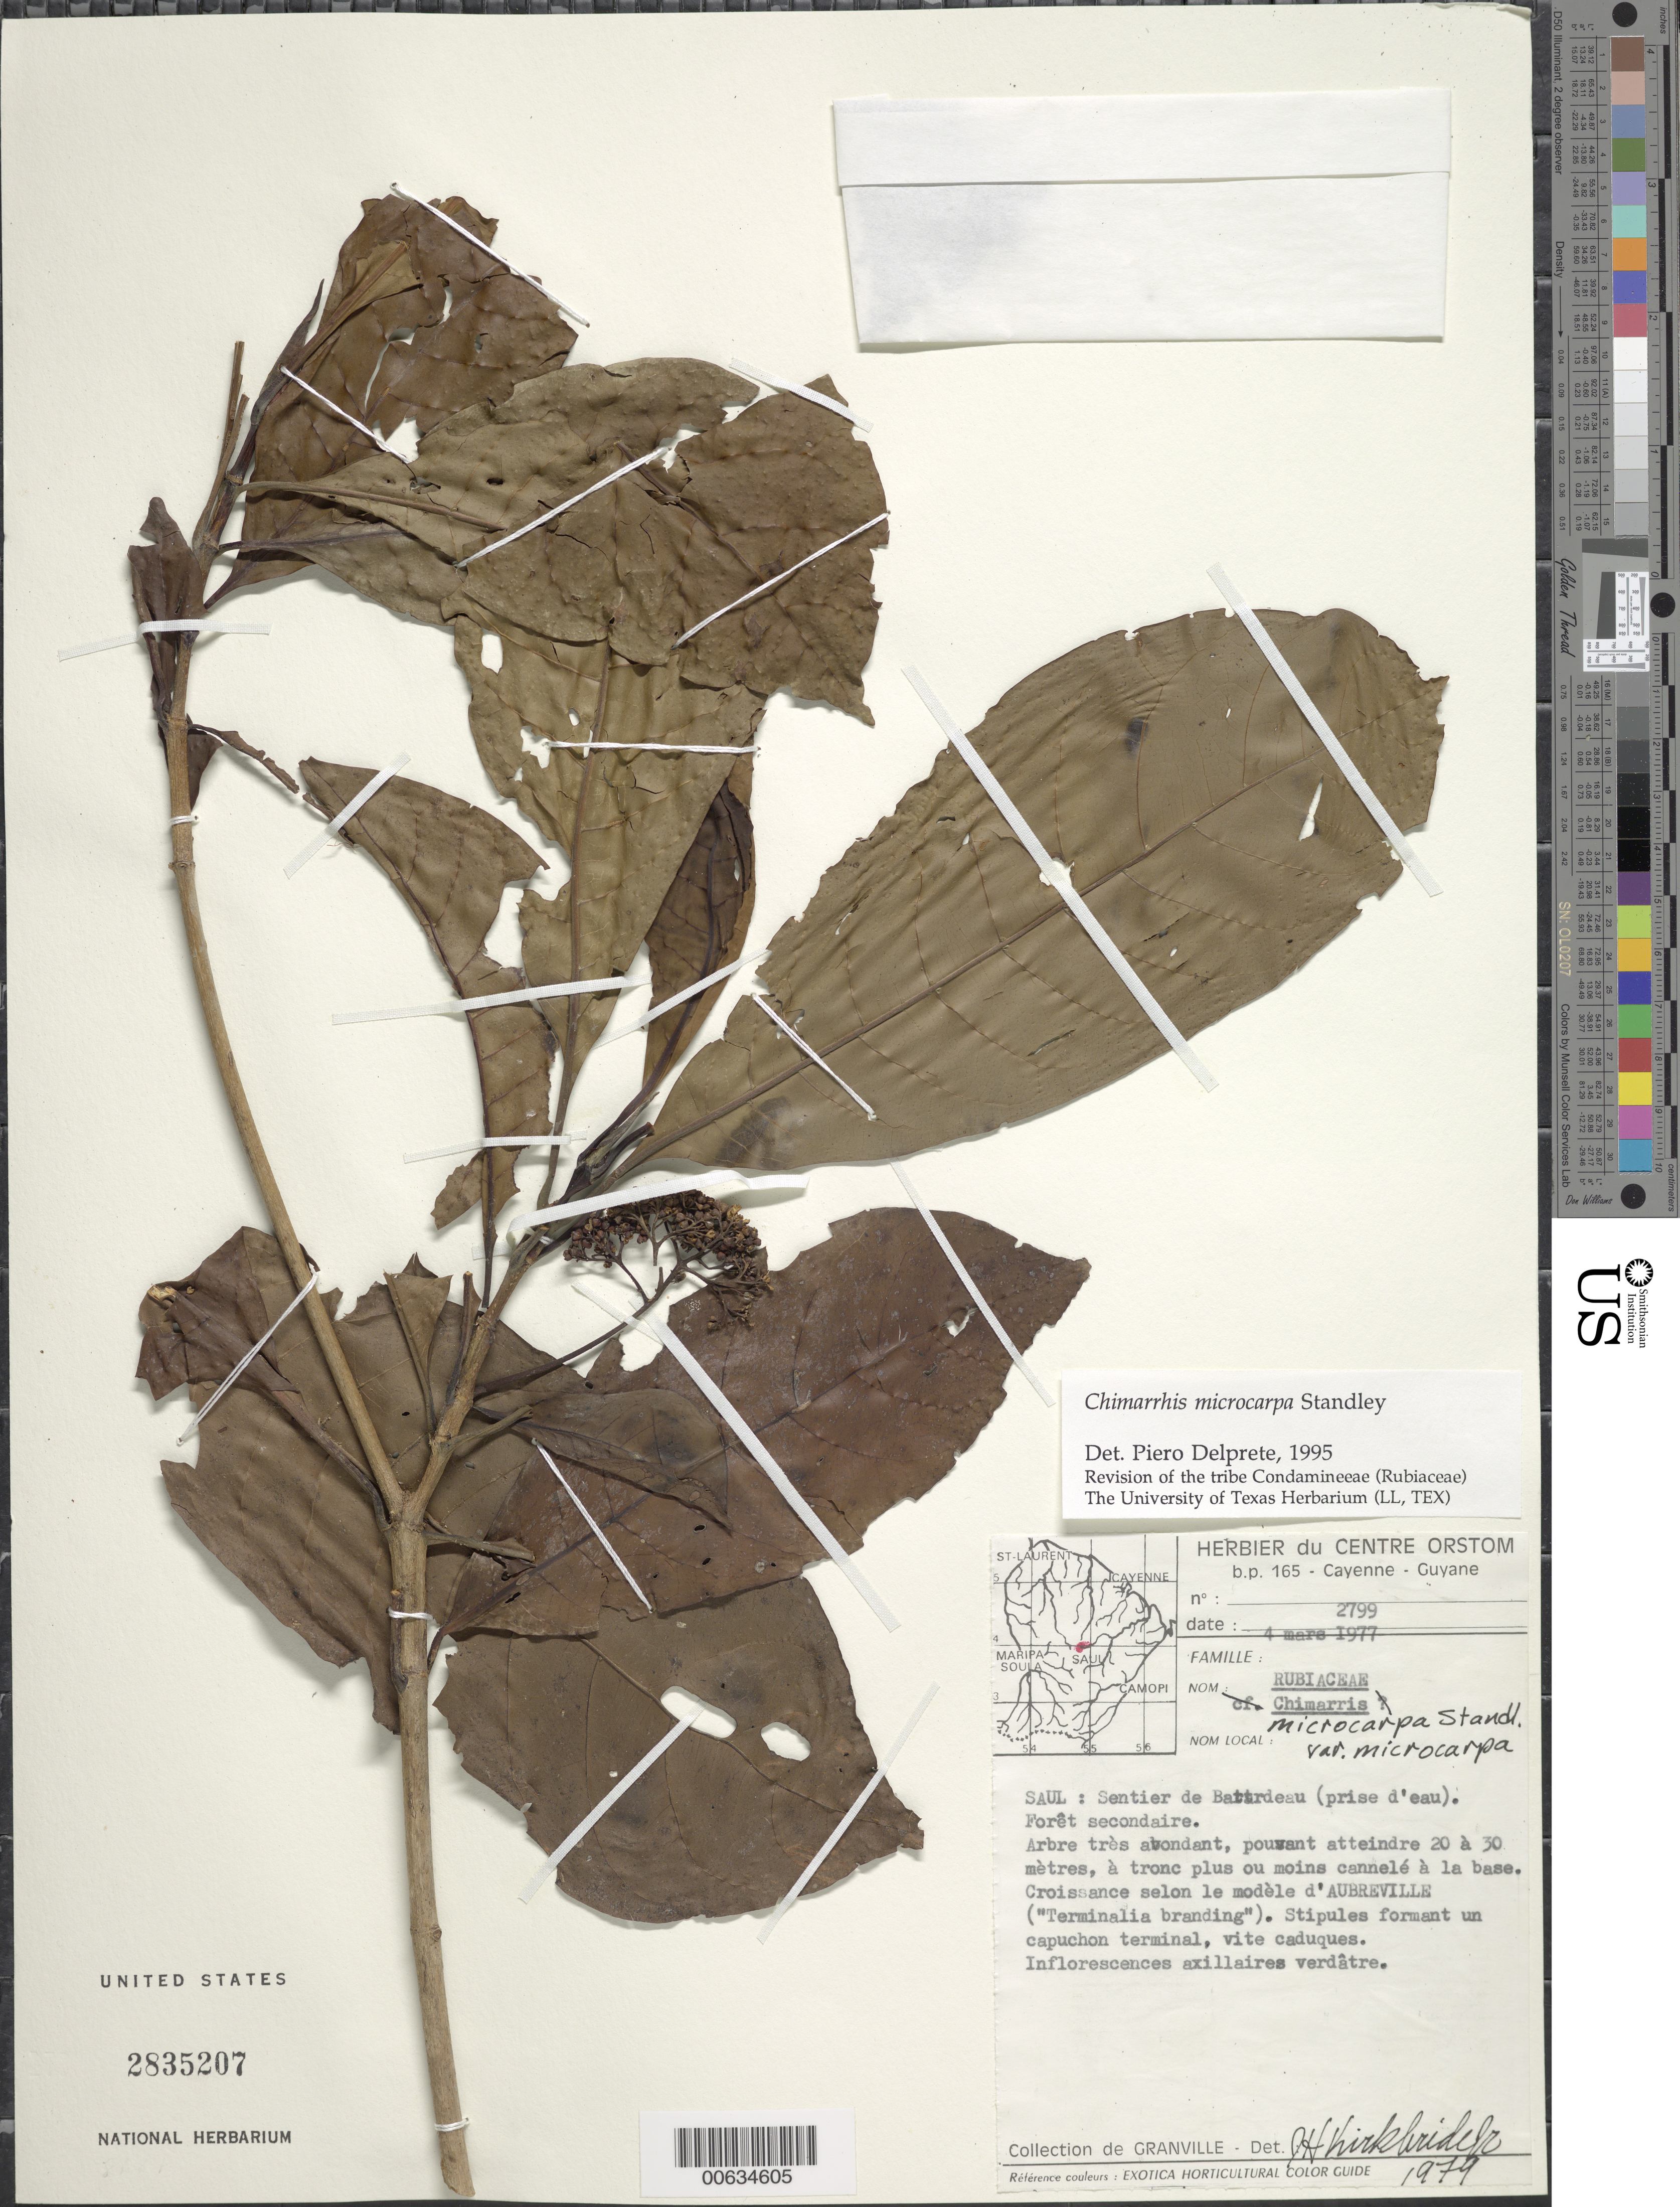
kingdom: Plantae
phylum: Tracheophyta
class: Magnoliopsida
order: Gentianales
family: Rubiaceae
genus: Chimarrhis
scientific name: Chimarrhis microcarpa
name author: Standl.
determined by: Delprete, P. G., Herb. de Guyane Cay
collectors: J.-J. de Granville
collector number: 2799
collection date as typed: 4-Mar-77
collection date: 1977-03-04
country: French Guiana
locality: Saül, Sentier de Batardeau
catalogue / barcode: US 2835207